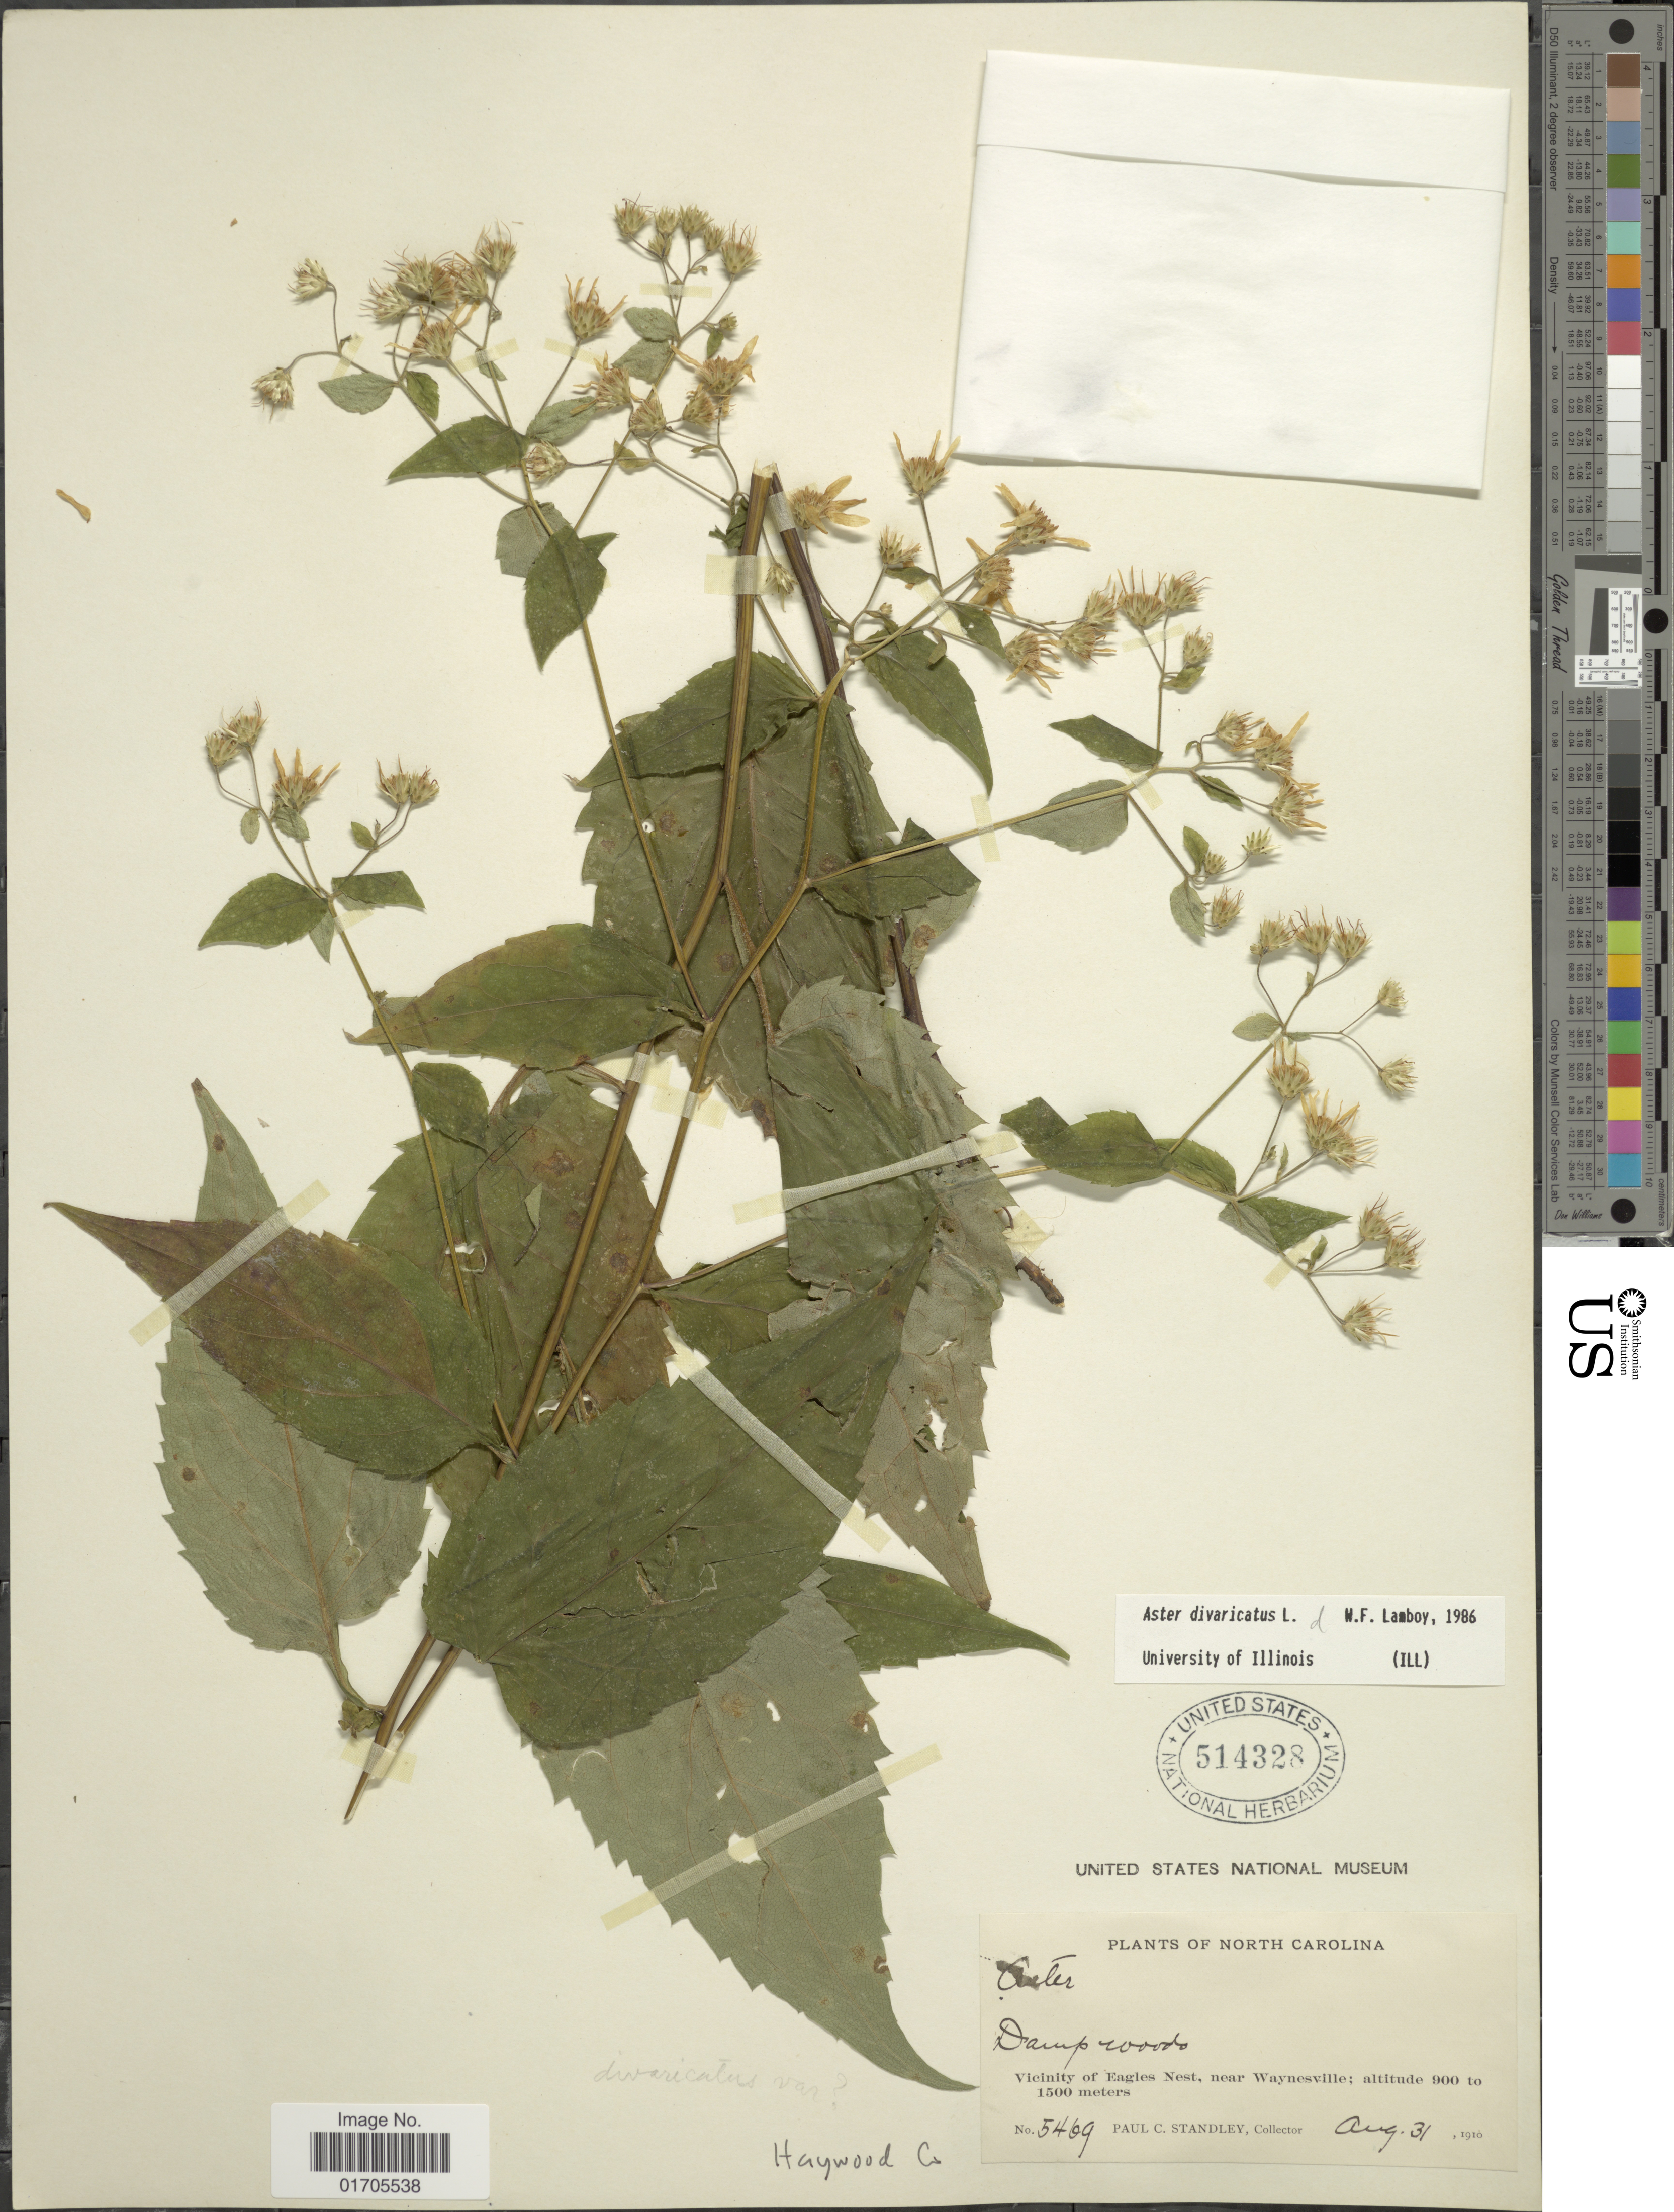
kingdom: Plantae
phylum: Tracheophyta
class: Magnoliopsida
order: Asterales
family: Asteraceae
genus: Eurybia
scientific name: Eurybia divaricata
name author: (L.) G.L. Nesom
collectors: P. C. Standley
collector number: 5469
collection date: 1910-08-31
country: United States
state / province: North Carolina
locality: North Carolina. Damp woods. Vicinity of Eagles Nest, near Waynesville.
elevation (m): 900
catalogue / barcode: US 514328